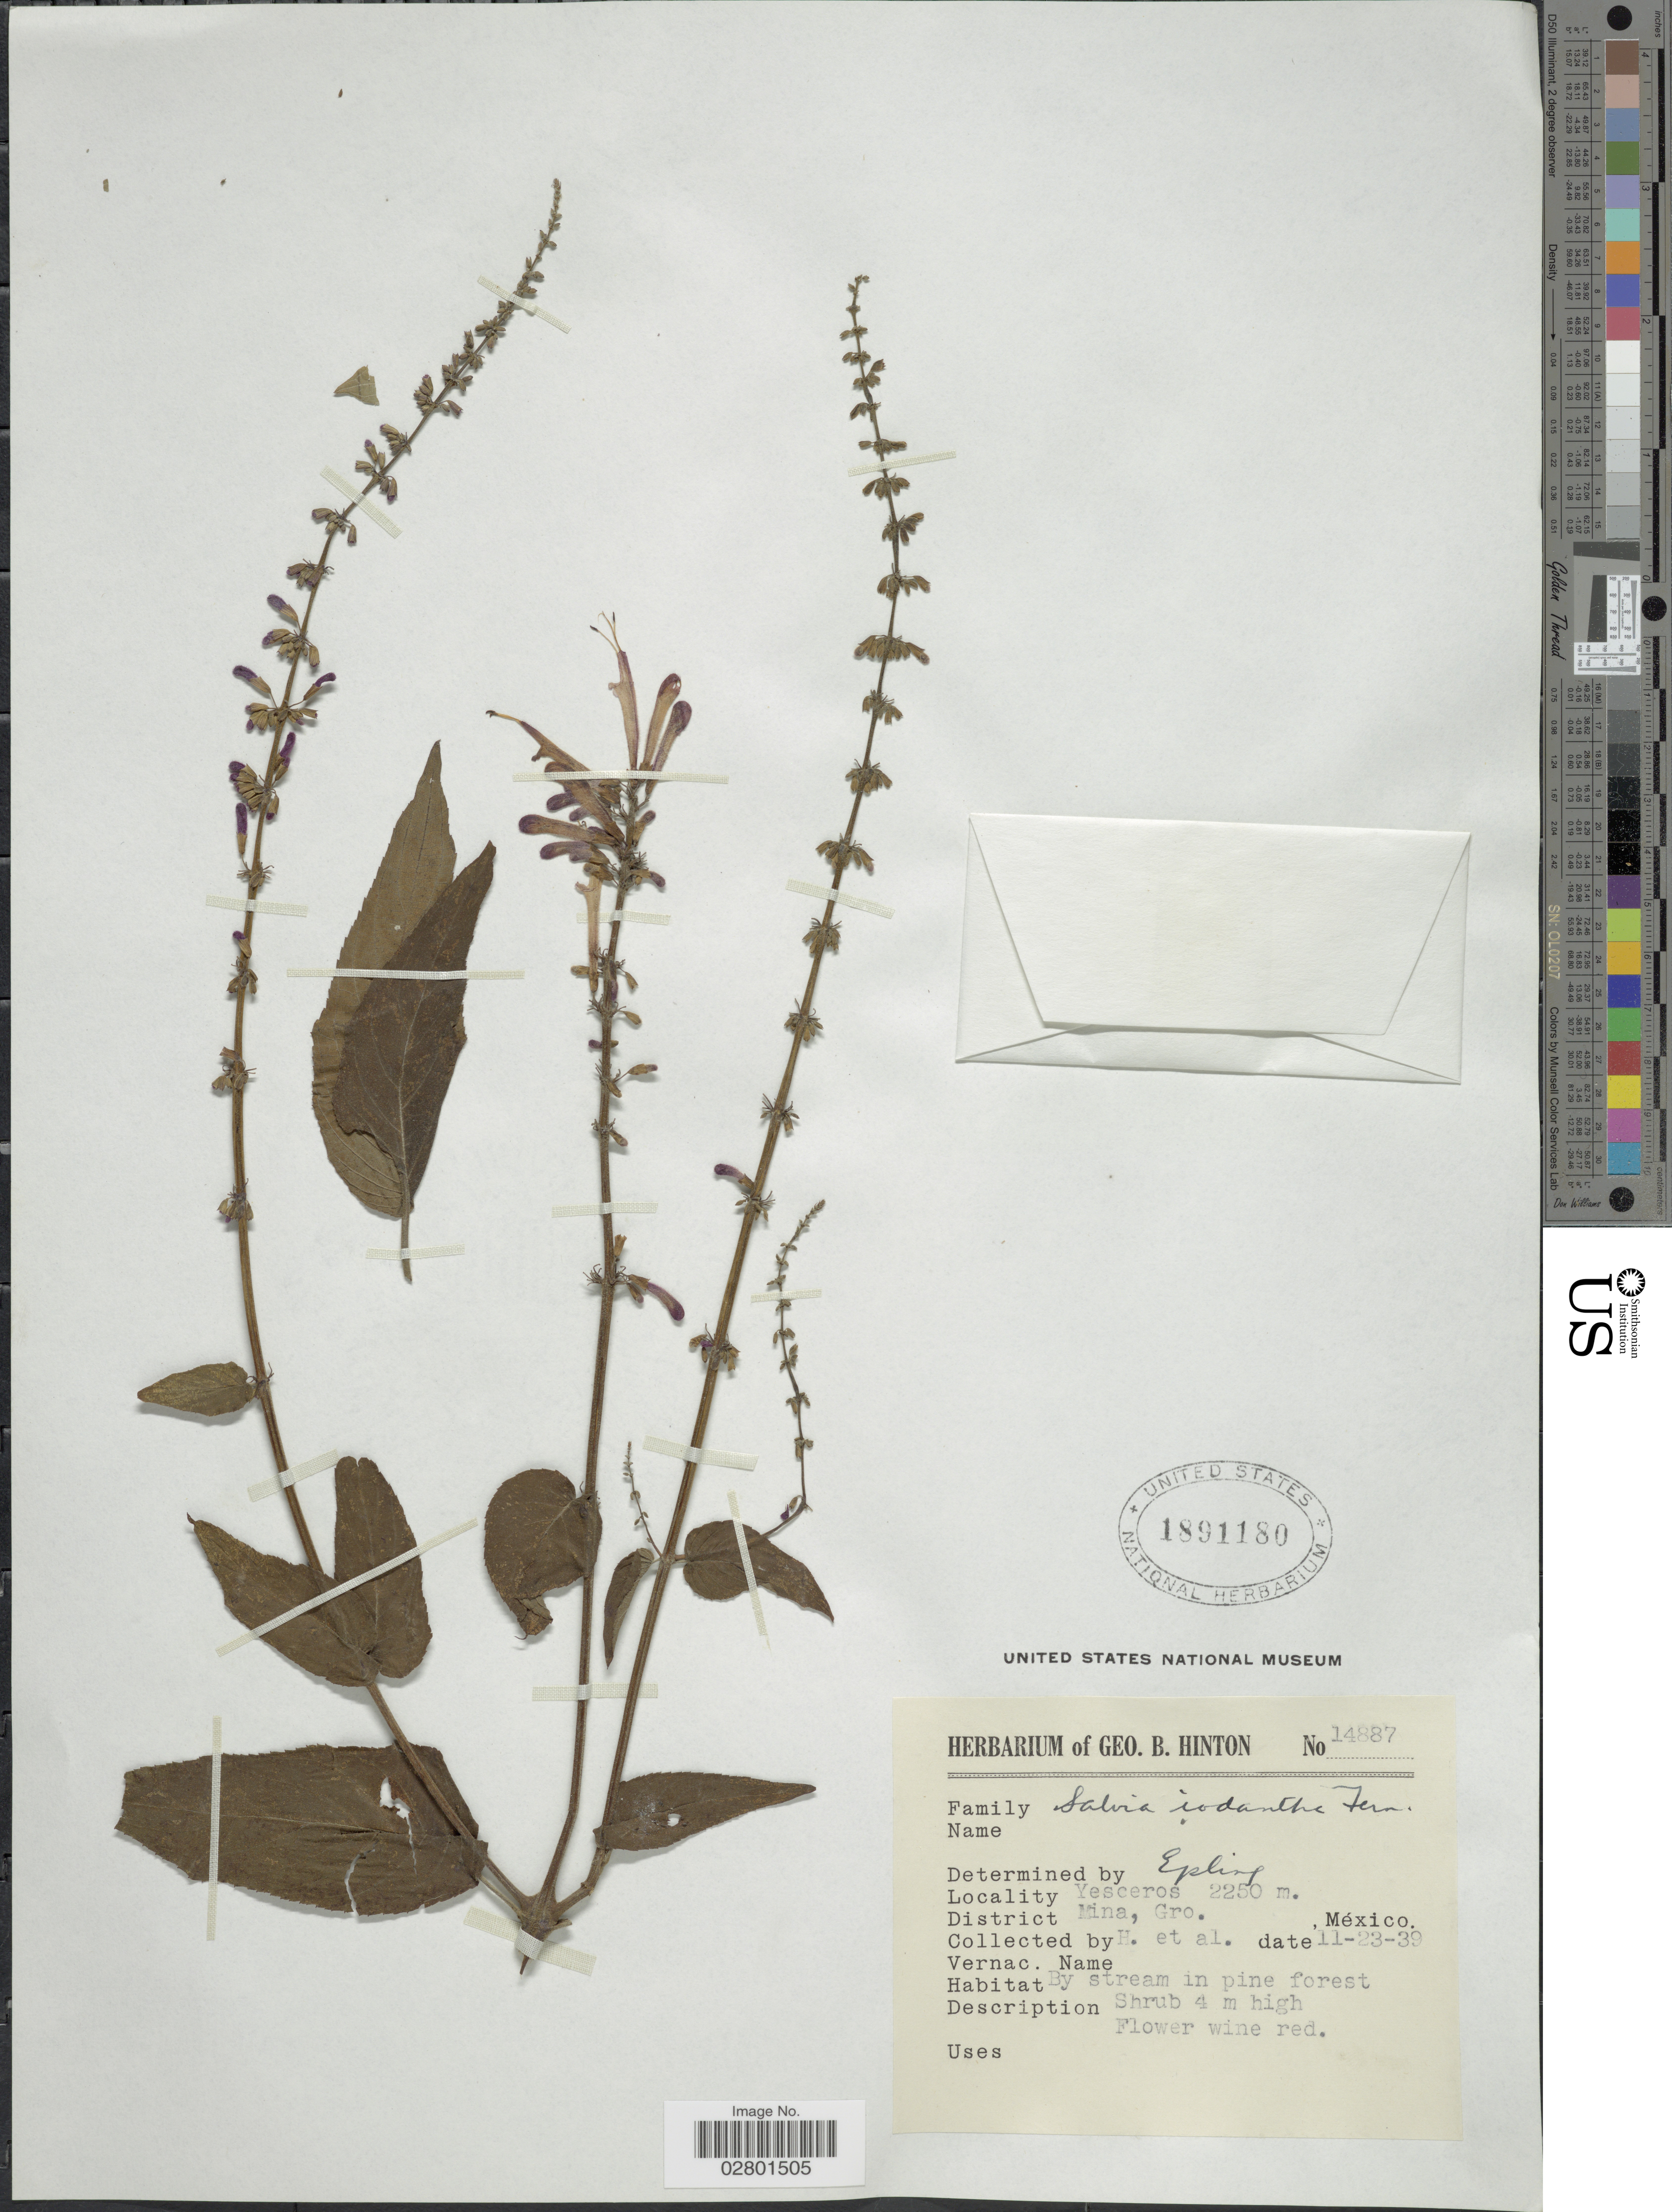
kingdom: Plantae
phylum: Tracheophyta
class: Magnoliopsida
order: Lamiales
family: Lamiaceae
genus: Salvia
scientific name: Salvia iodantha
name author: Fernald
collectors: G. B. Hinton & et al.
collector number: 14887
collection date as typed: Transcribed d/m/y: 23/11/39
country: Mexico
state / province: Guerrero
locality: Yesceros, District Mina.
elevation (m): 2250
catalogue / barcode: US 1891180